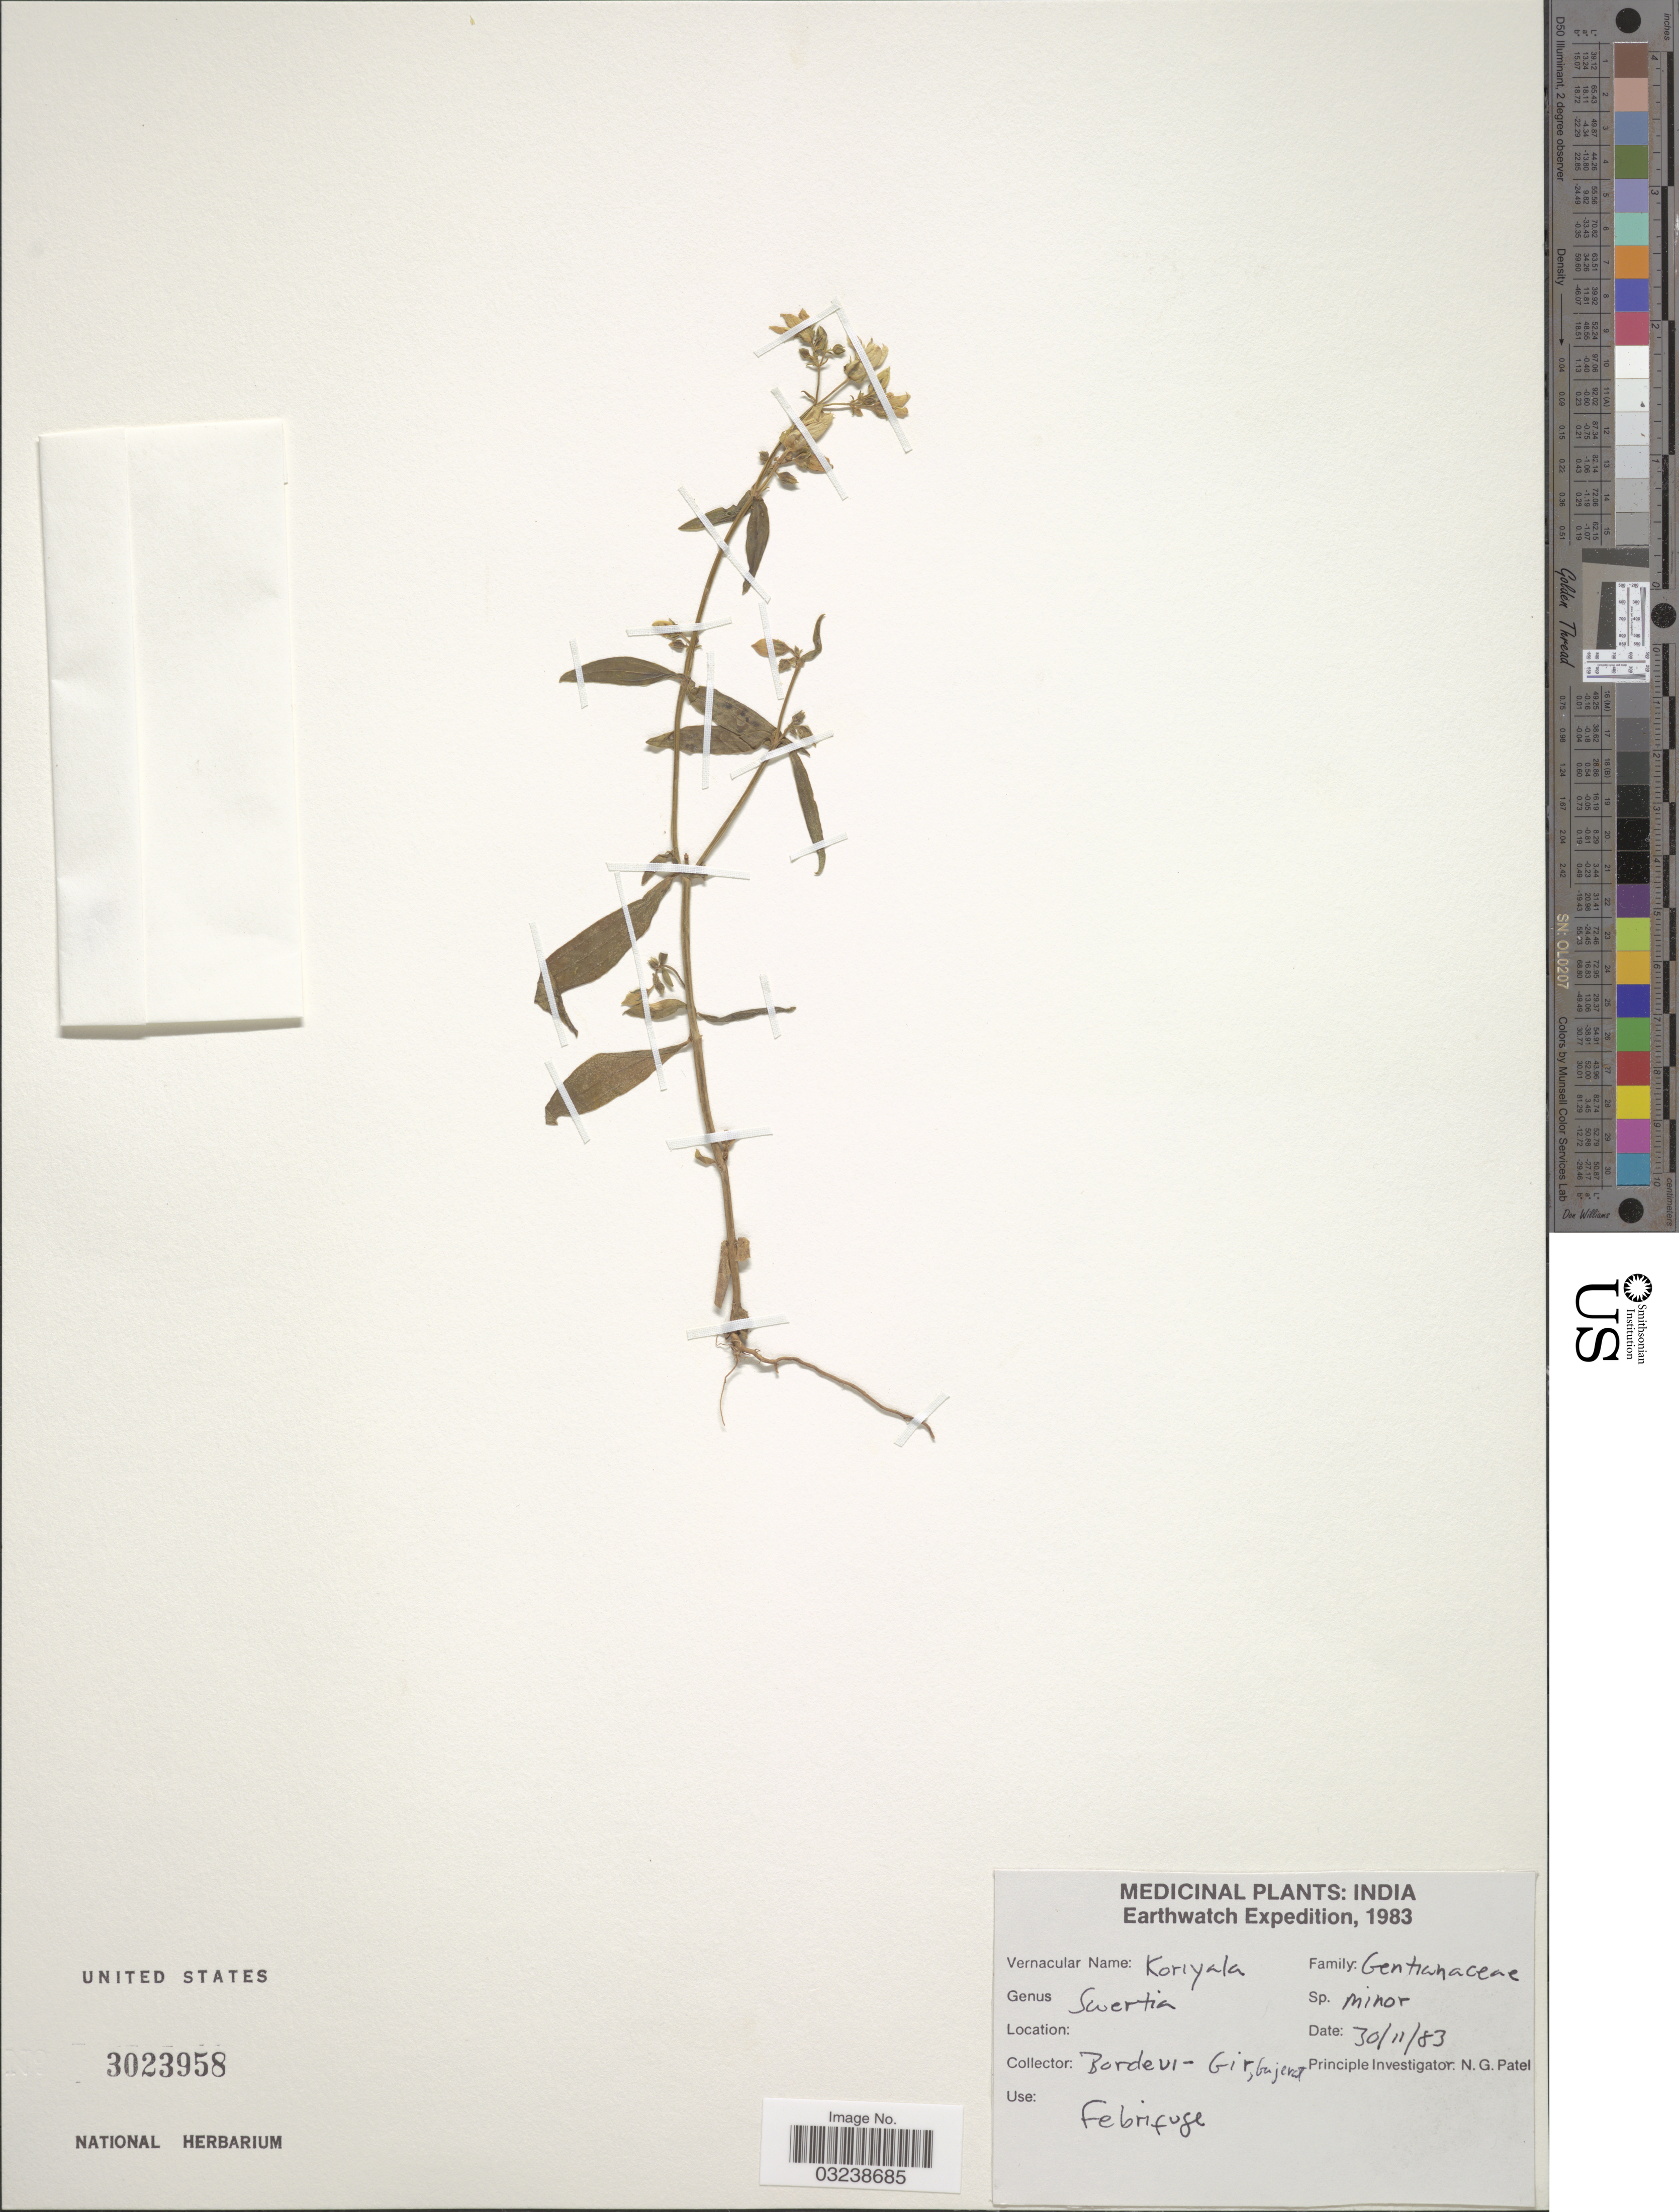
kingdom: Plantae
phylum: Tracheophyta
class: Magnoliopsida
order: Gentianales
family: Gentianaceae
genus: Swertia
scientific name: Swertia minor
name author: Knobl.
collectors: Bordevi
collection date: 1983-11-30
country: India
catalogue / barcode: US 3023958